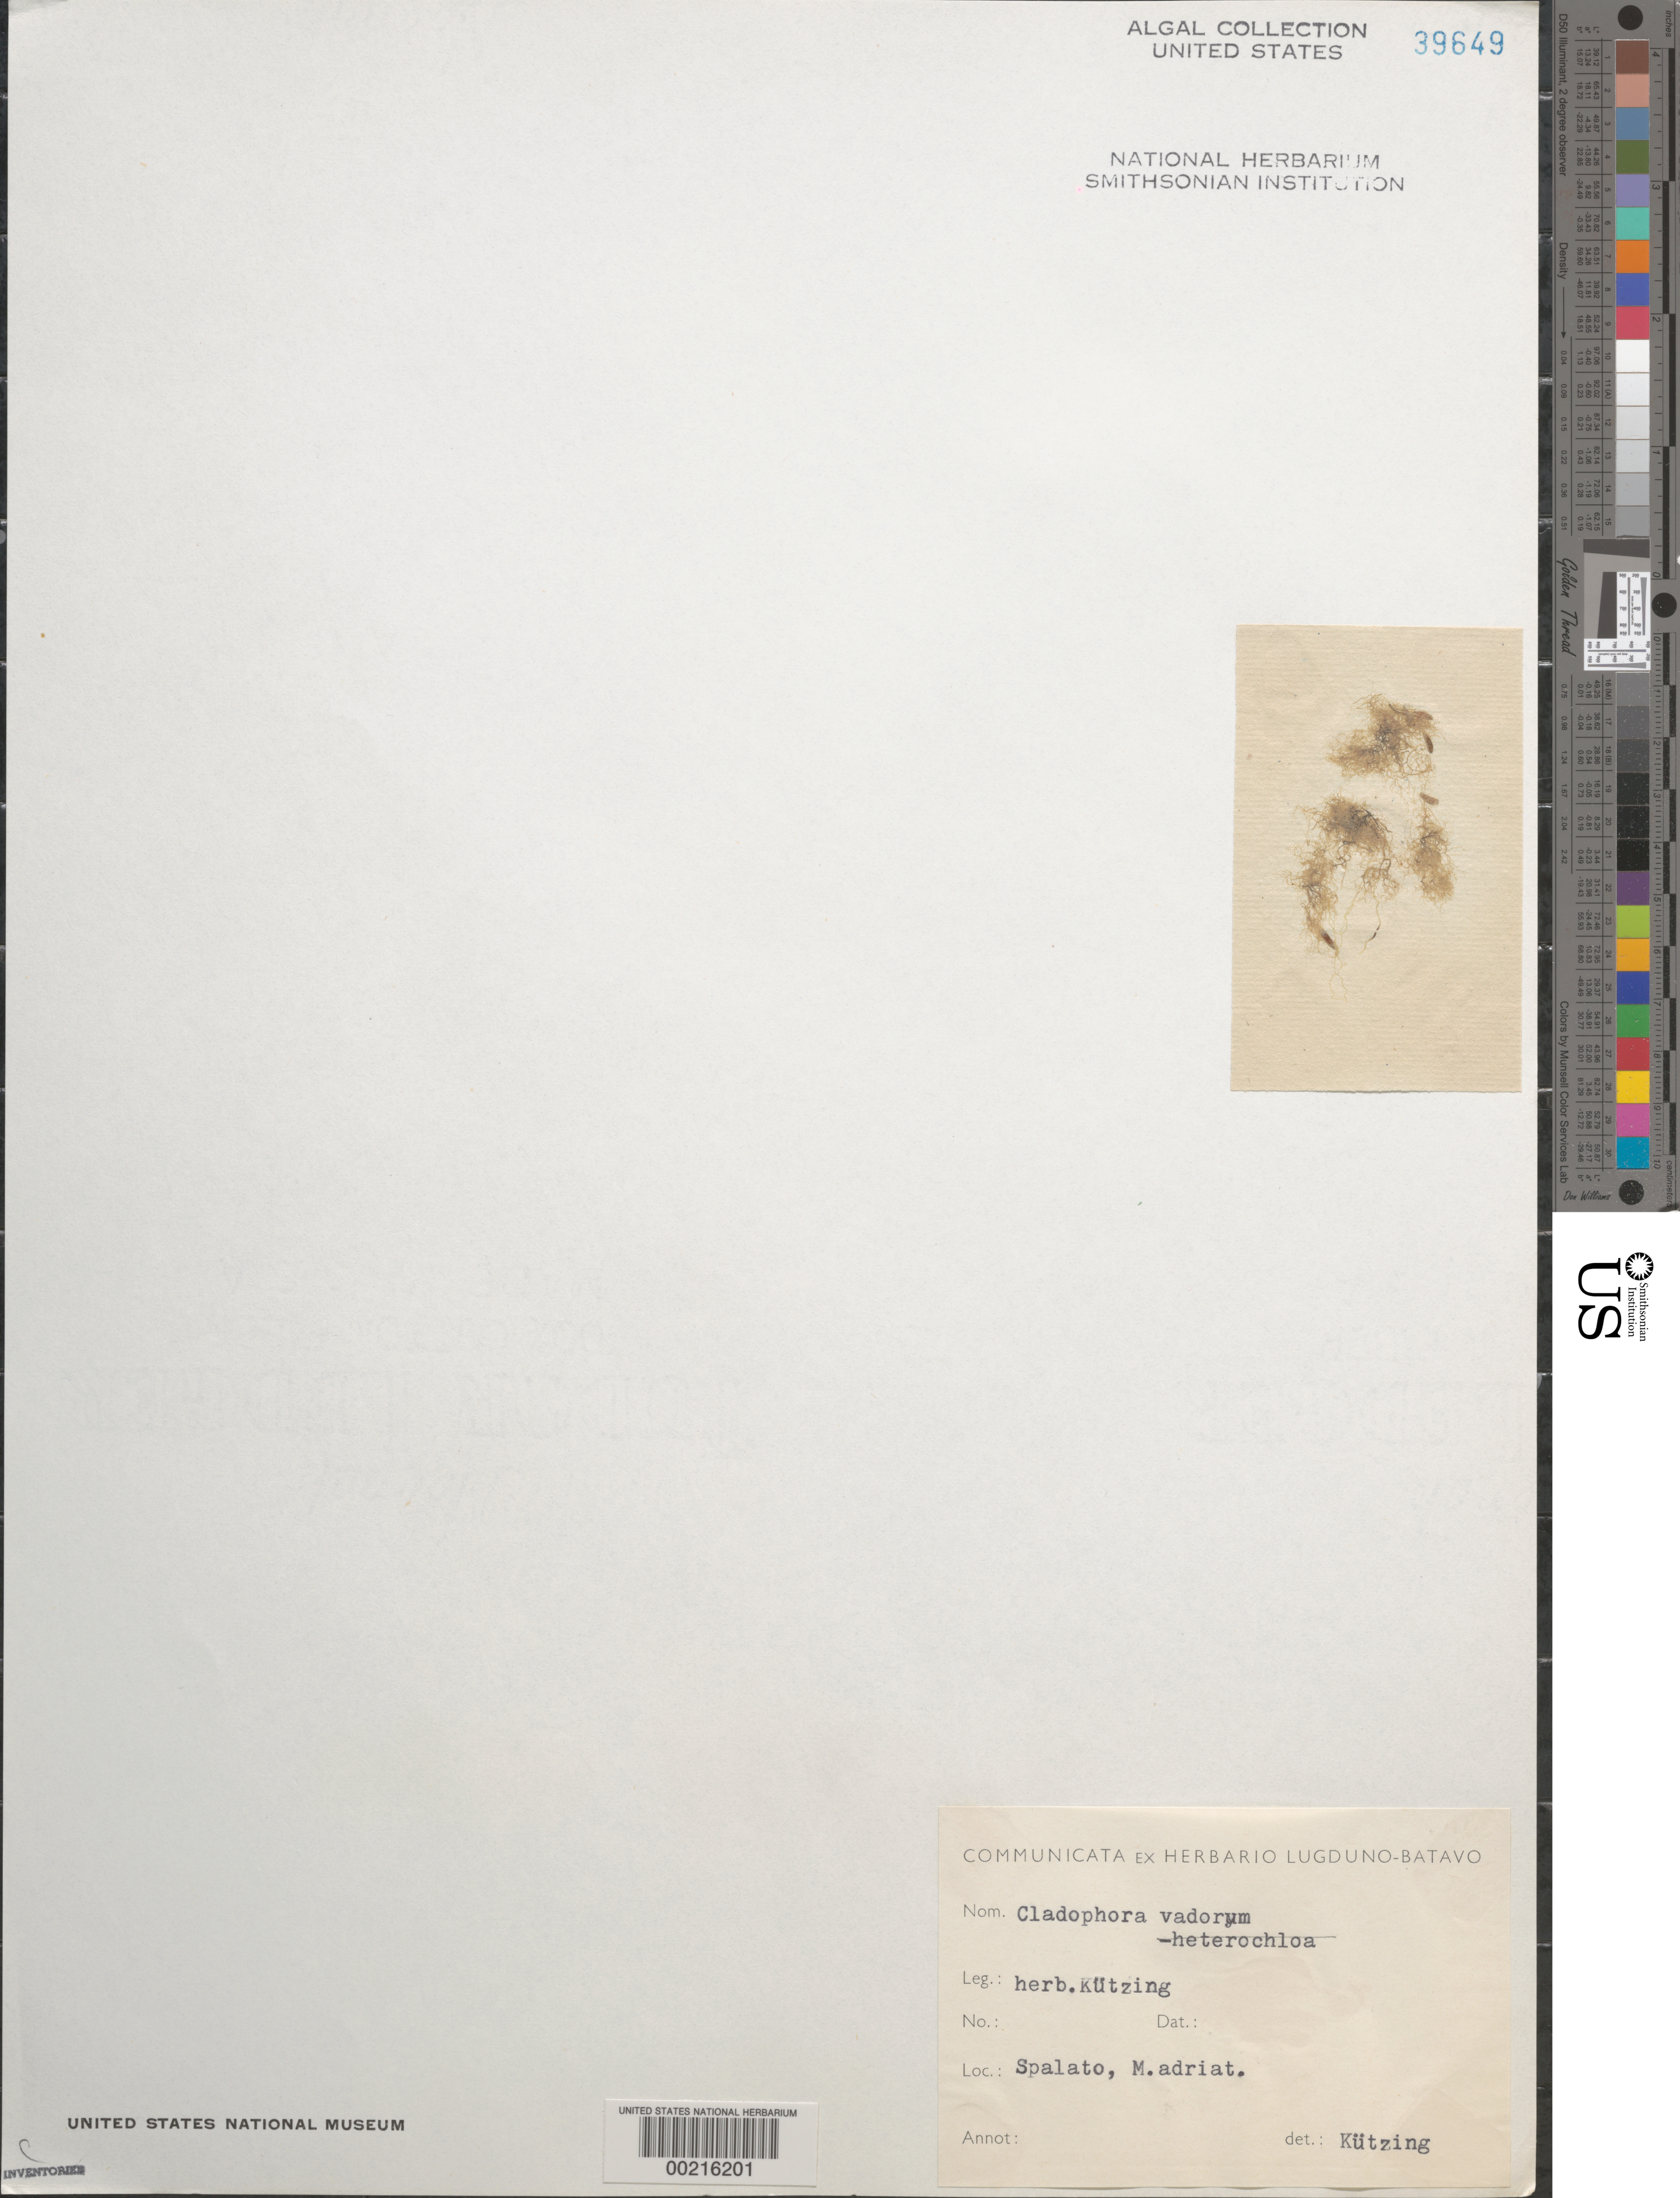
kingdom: Plantae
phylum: Chlorophyta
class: Ulvophyceae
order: Cladophorales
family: Cladophoraceae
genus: Cladophora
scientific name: Cladophora vadorum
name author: (Areschoug) Kütz.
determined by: Kuetzing, F. T.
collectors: F. Kuetzing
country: Croatia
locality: Split (Spalato), Adriatic Sea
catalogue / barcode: US 39649